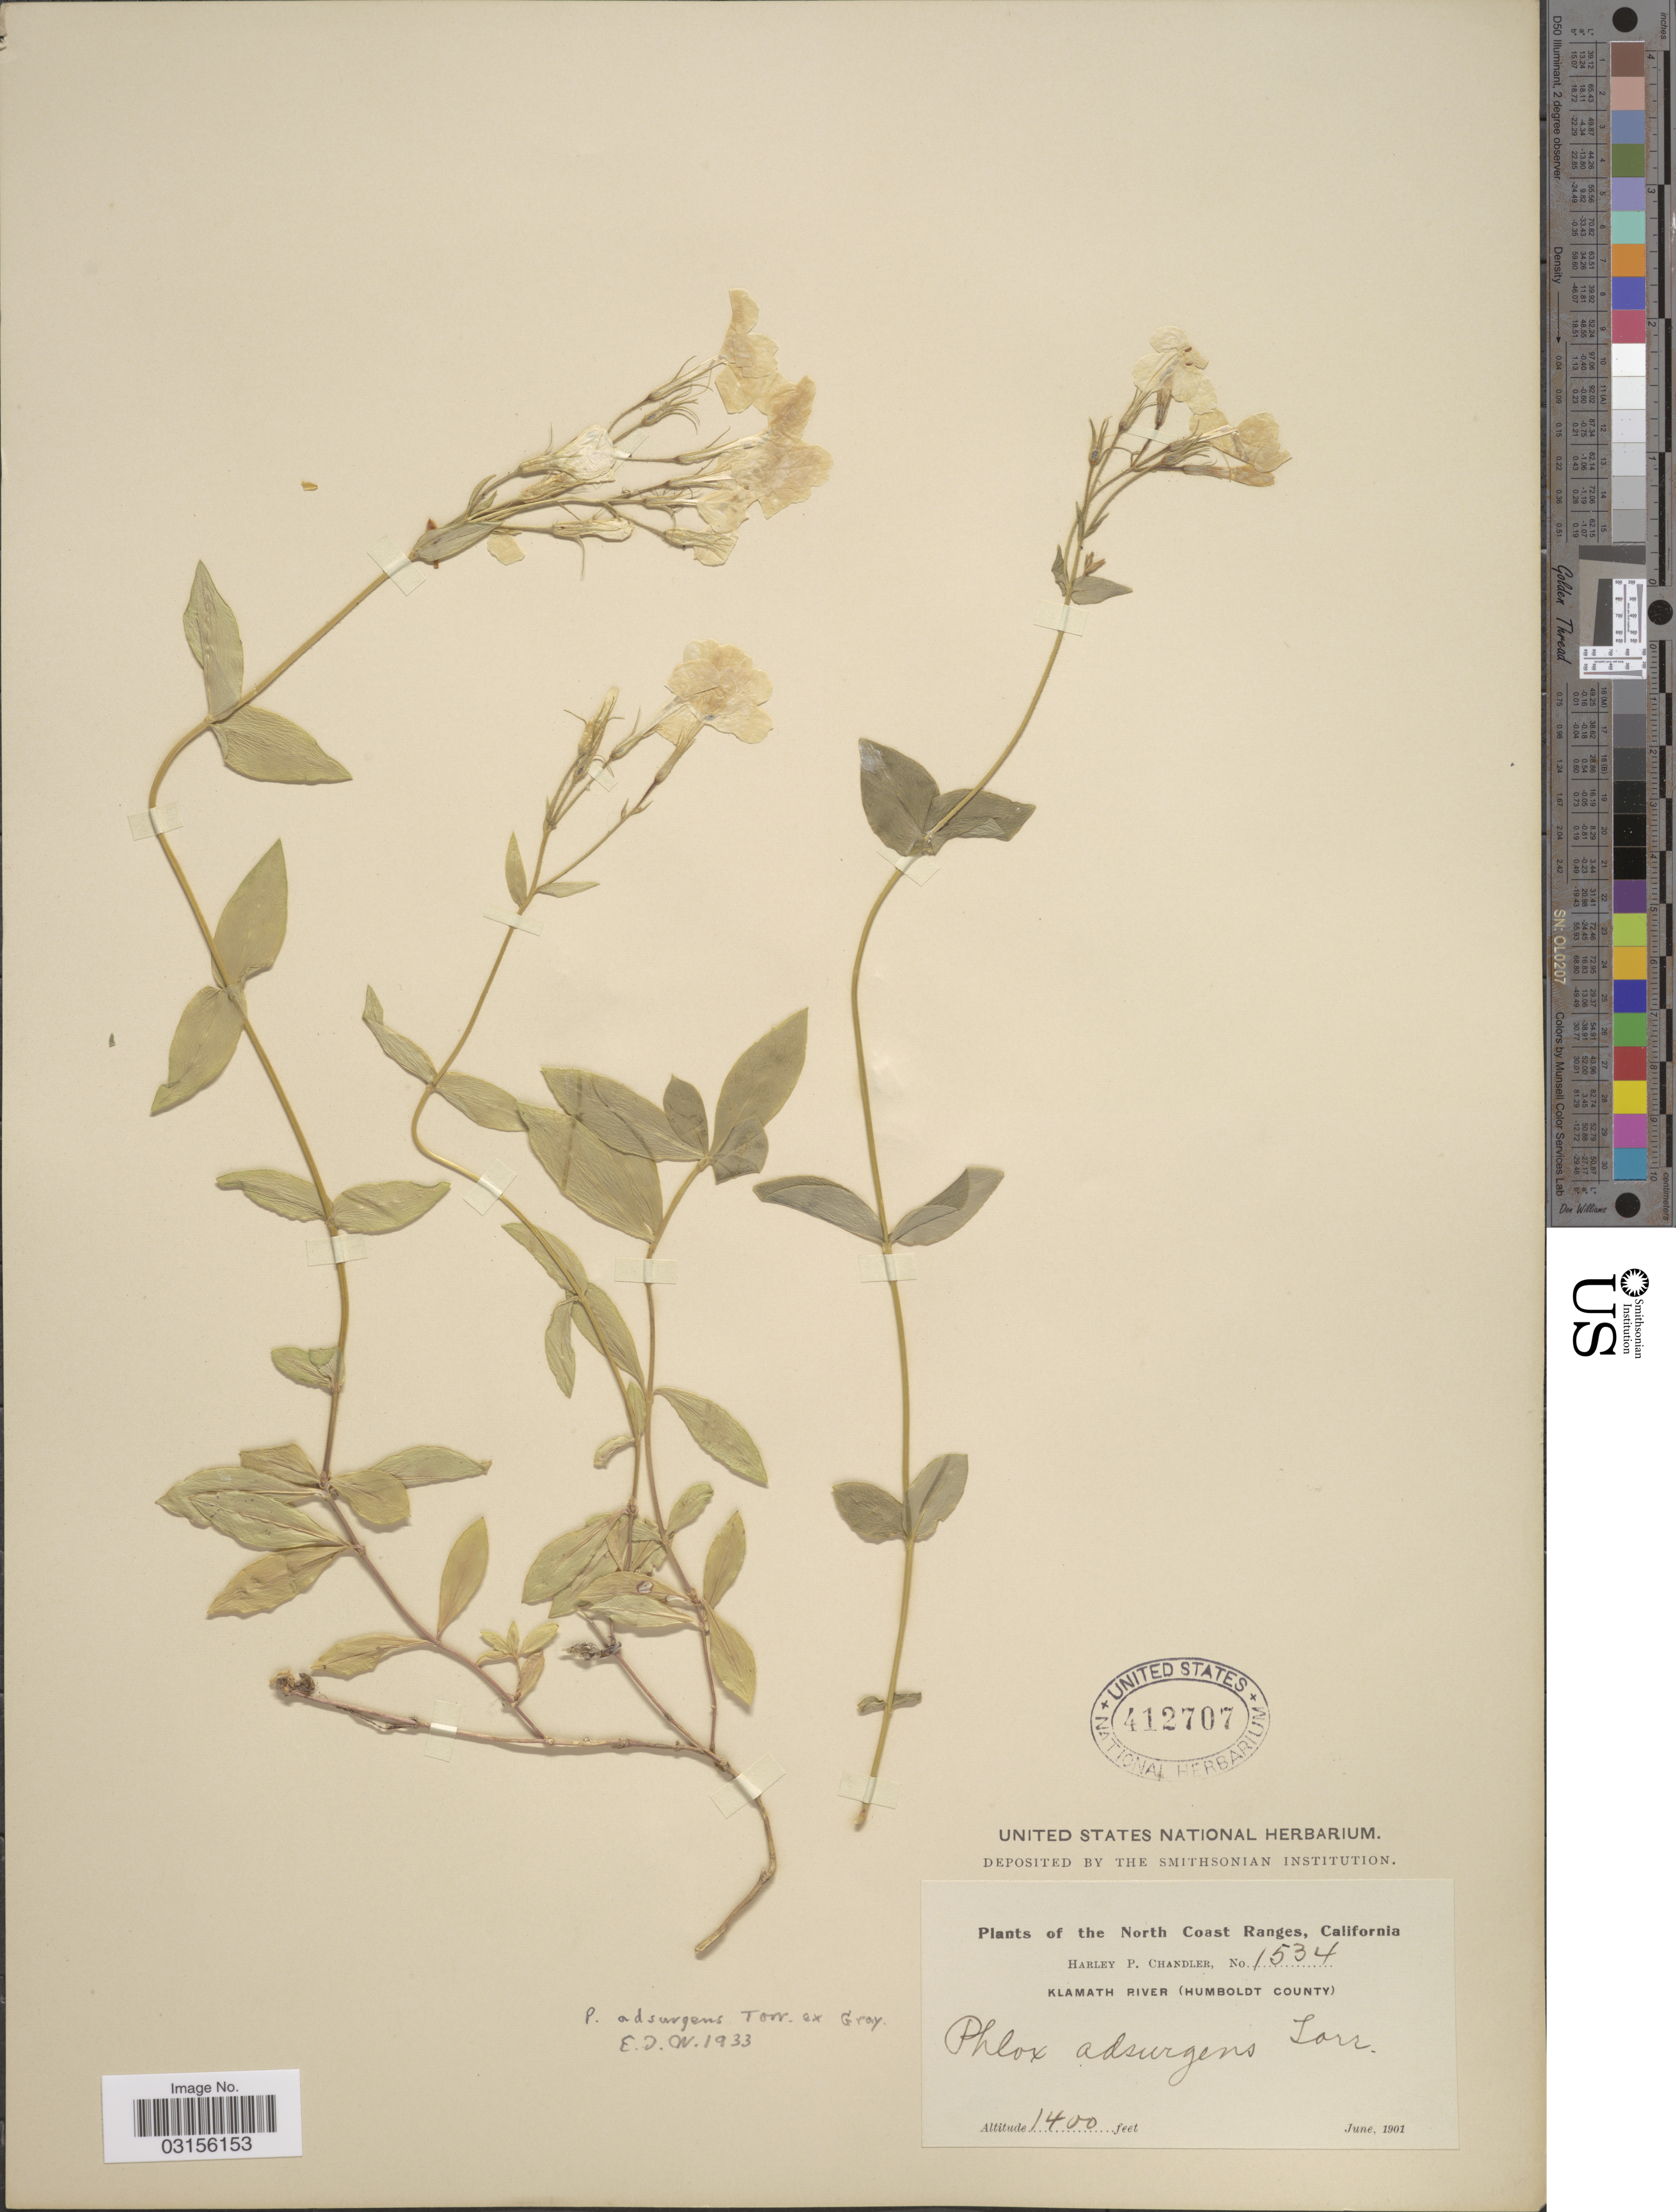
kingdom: Plantae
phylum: Tracheophyta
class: Magnoliopsida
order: Ericales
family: Polemoniaceae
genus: Phlox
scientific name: Phlox adsurgens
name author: Torr. ex A. Gray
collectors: H. Chandler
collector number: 1534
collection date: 1901-06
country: United States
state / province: California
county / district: Humboldt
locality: North Coast Ranges. Klamath River (Humboldt County).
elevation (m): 427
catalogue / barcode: US 412707